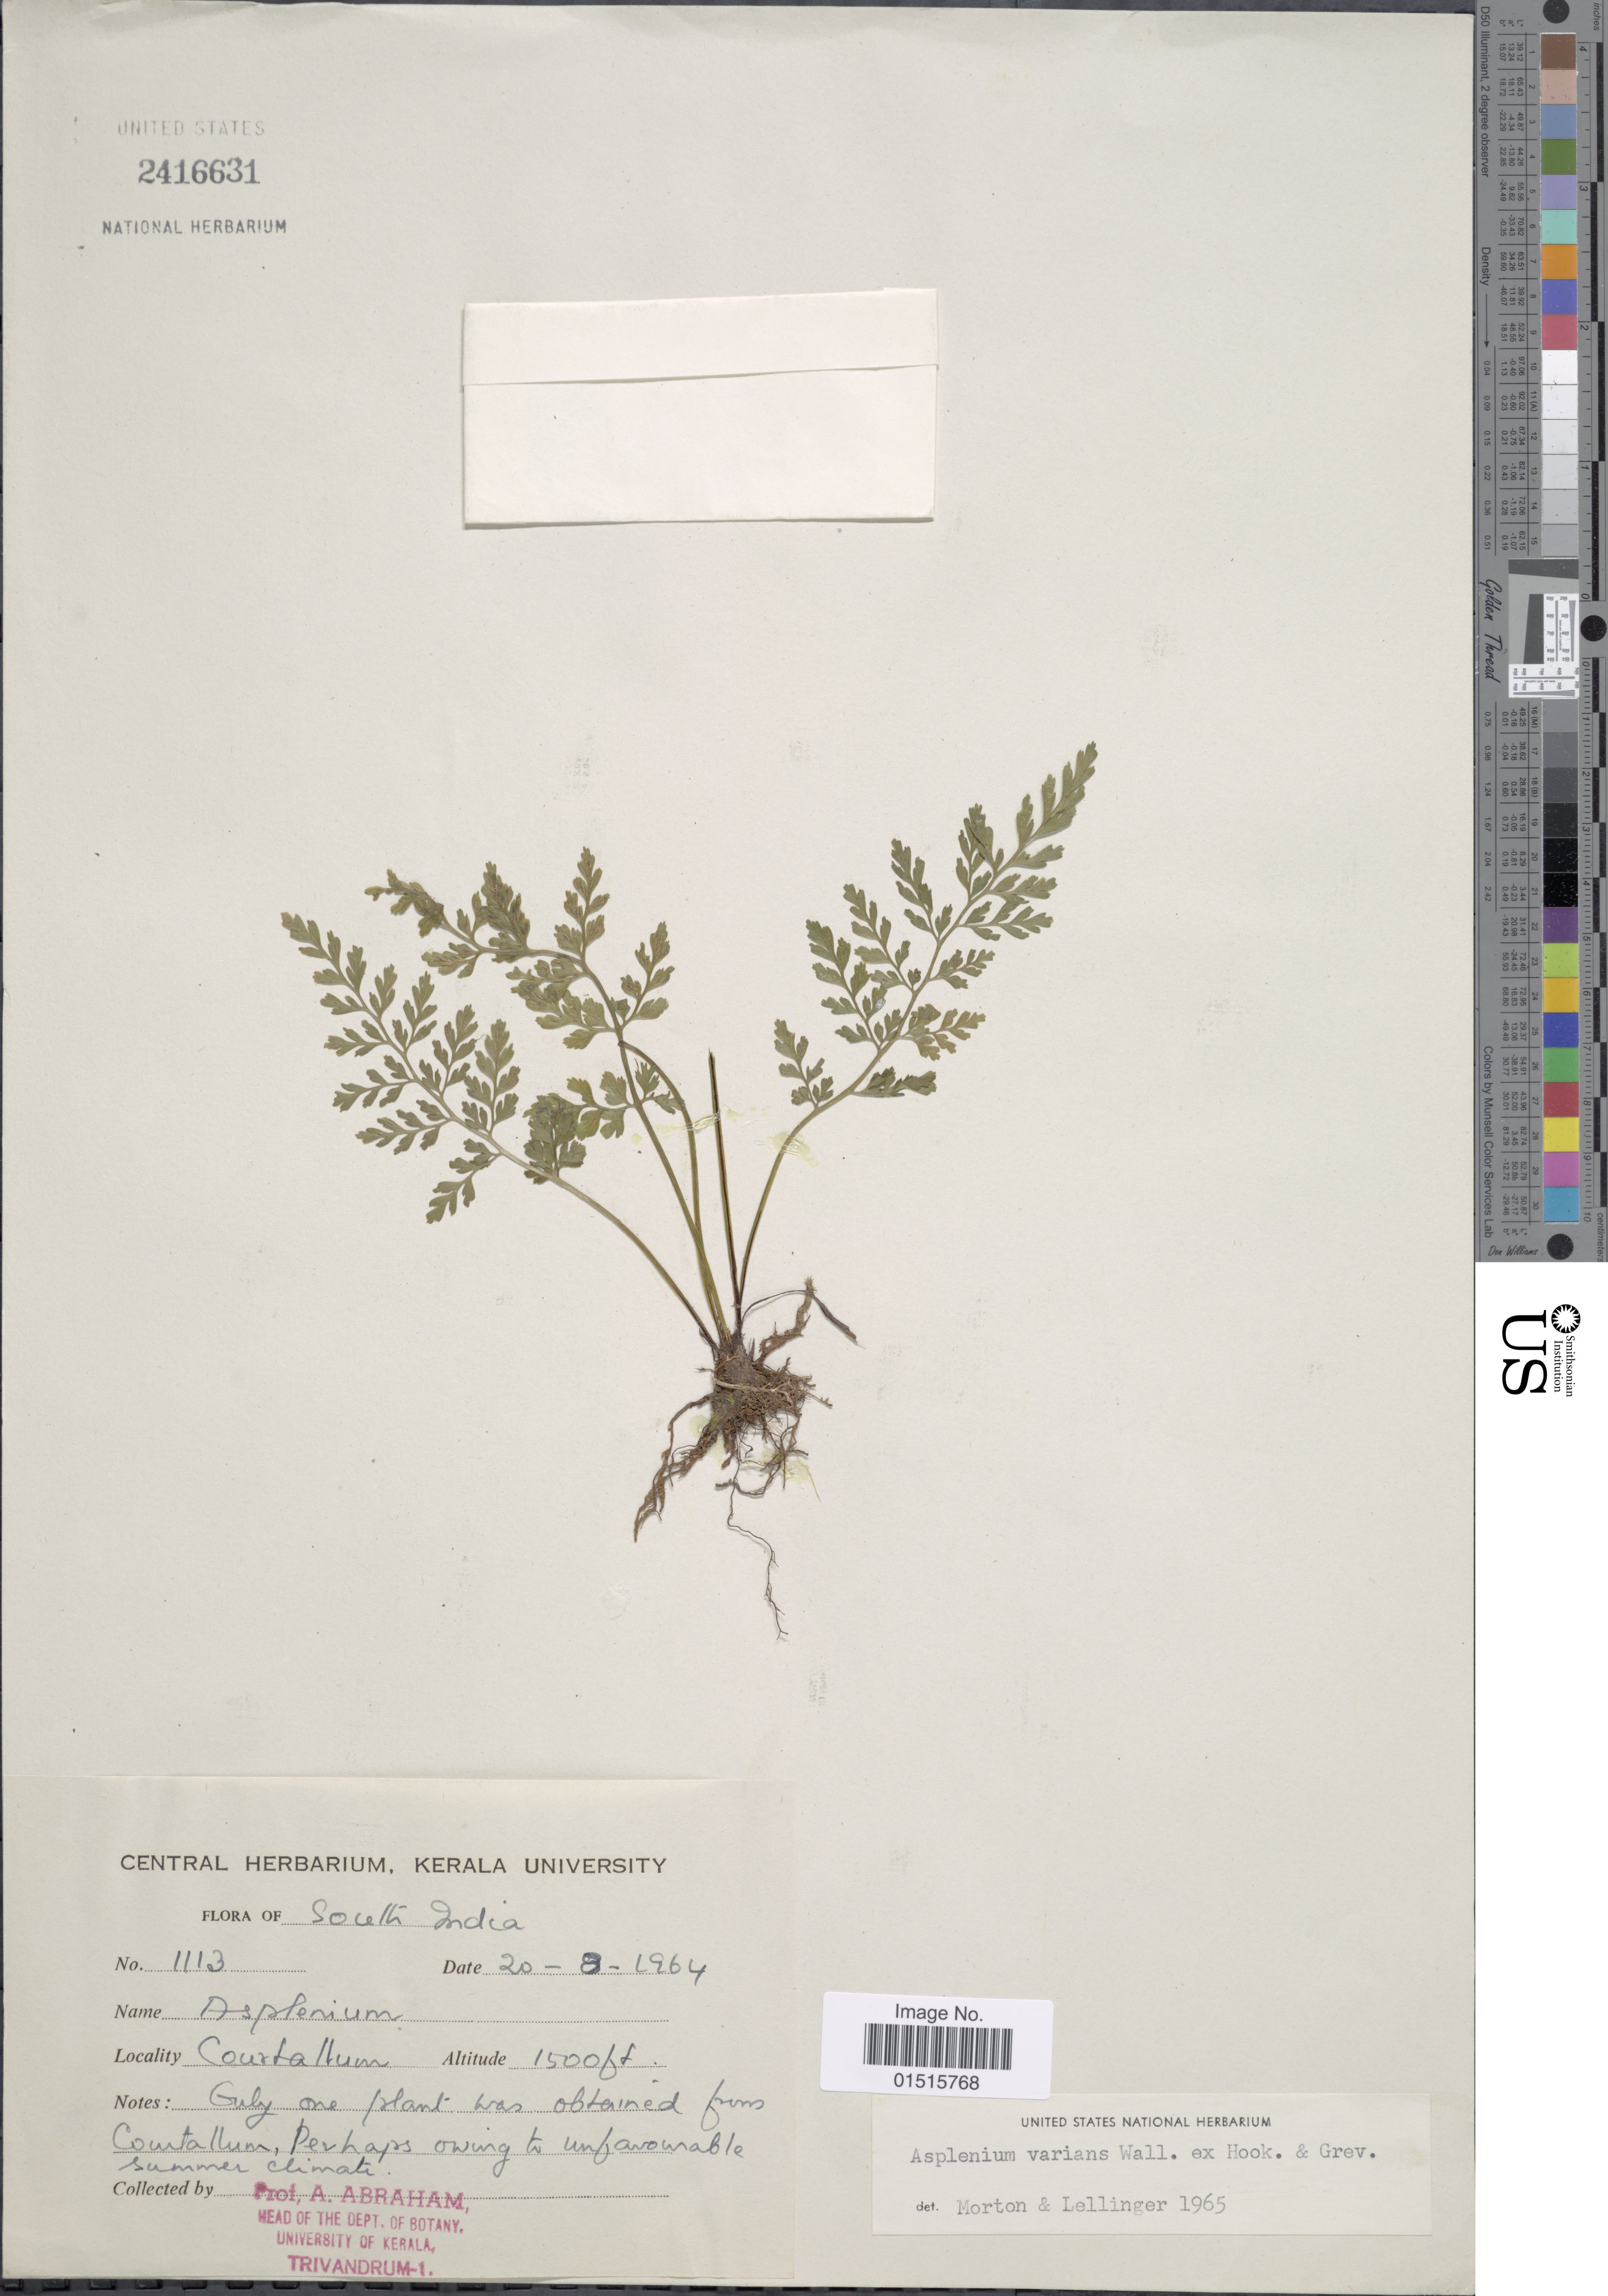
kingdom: Plantae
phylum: Tracheophyta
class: Polypodiopsida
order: Polypodiales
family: Aspleniaceae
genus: Asplenium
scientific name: Asplenium varians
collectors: A. Abraham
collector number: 1113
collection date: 1964-08-20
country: India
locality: South India, Courtallum.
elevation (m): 457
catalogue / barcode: US 2416631